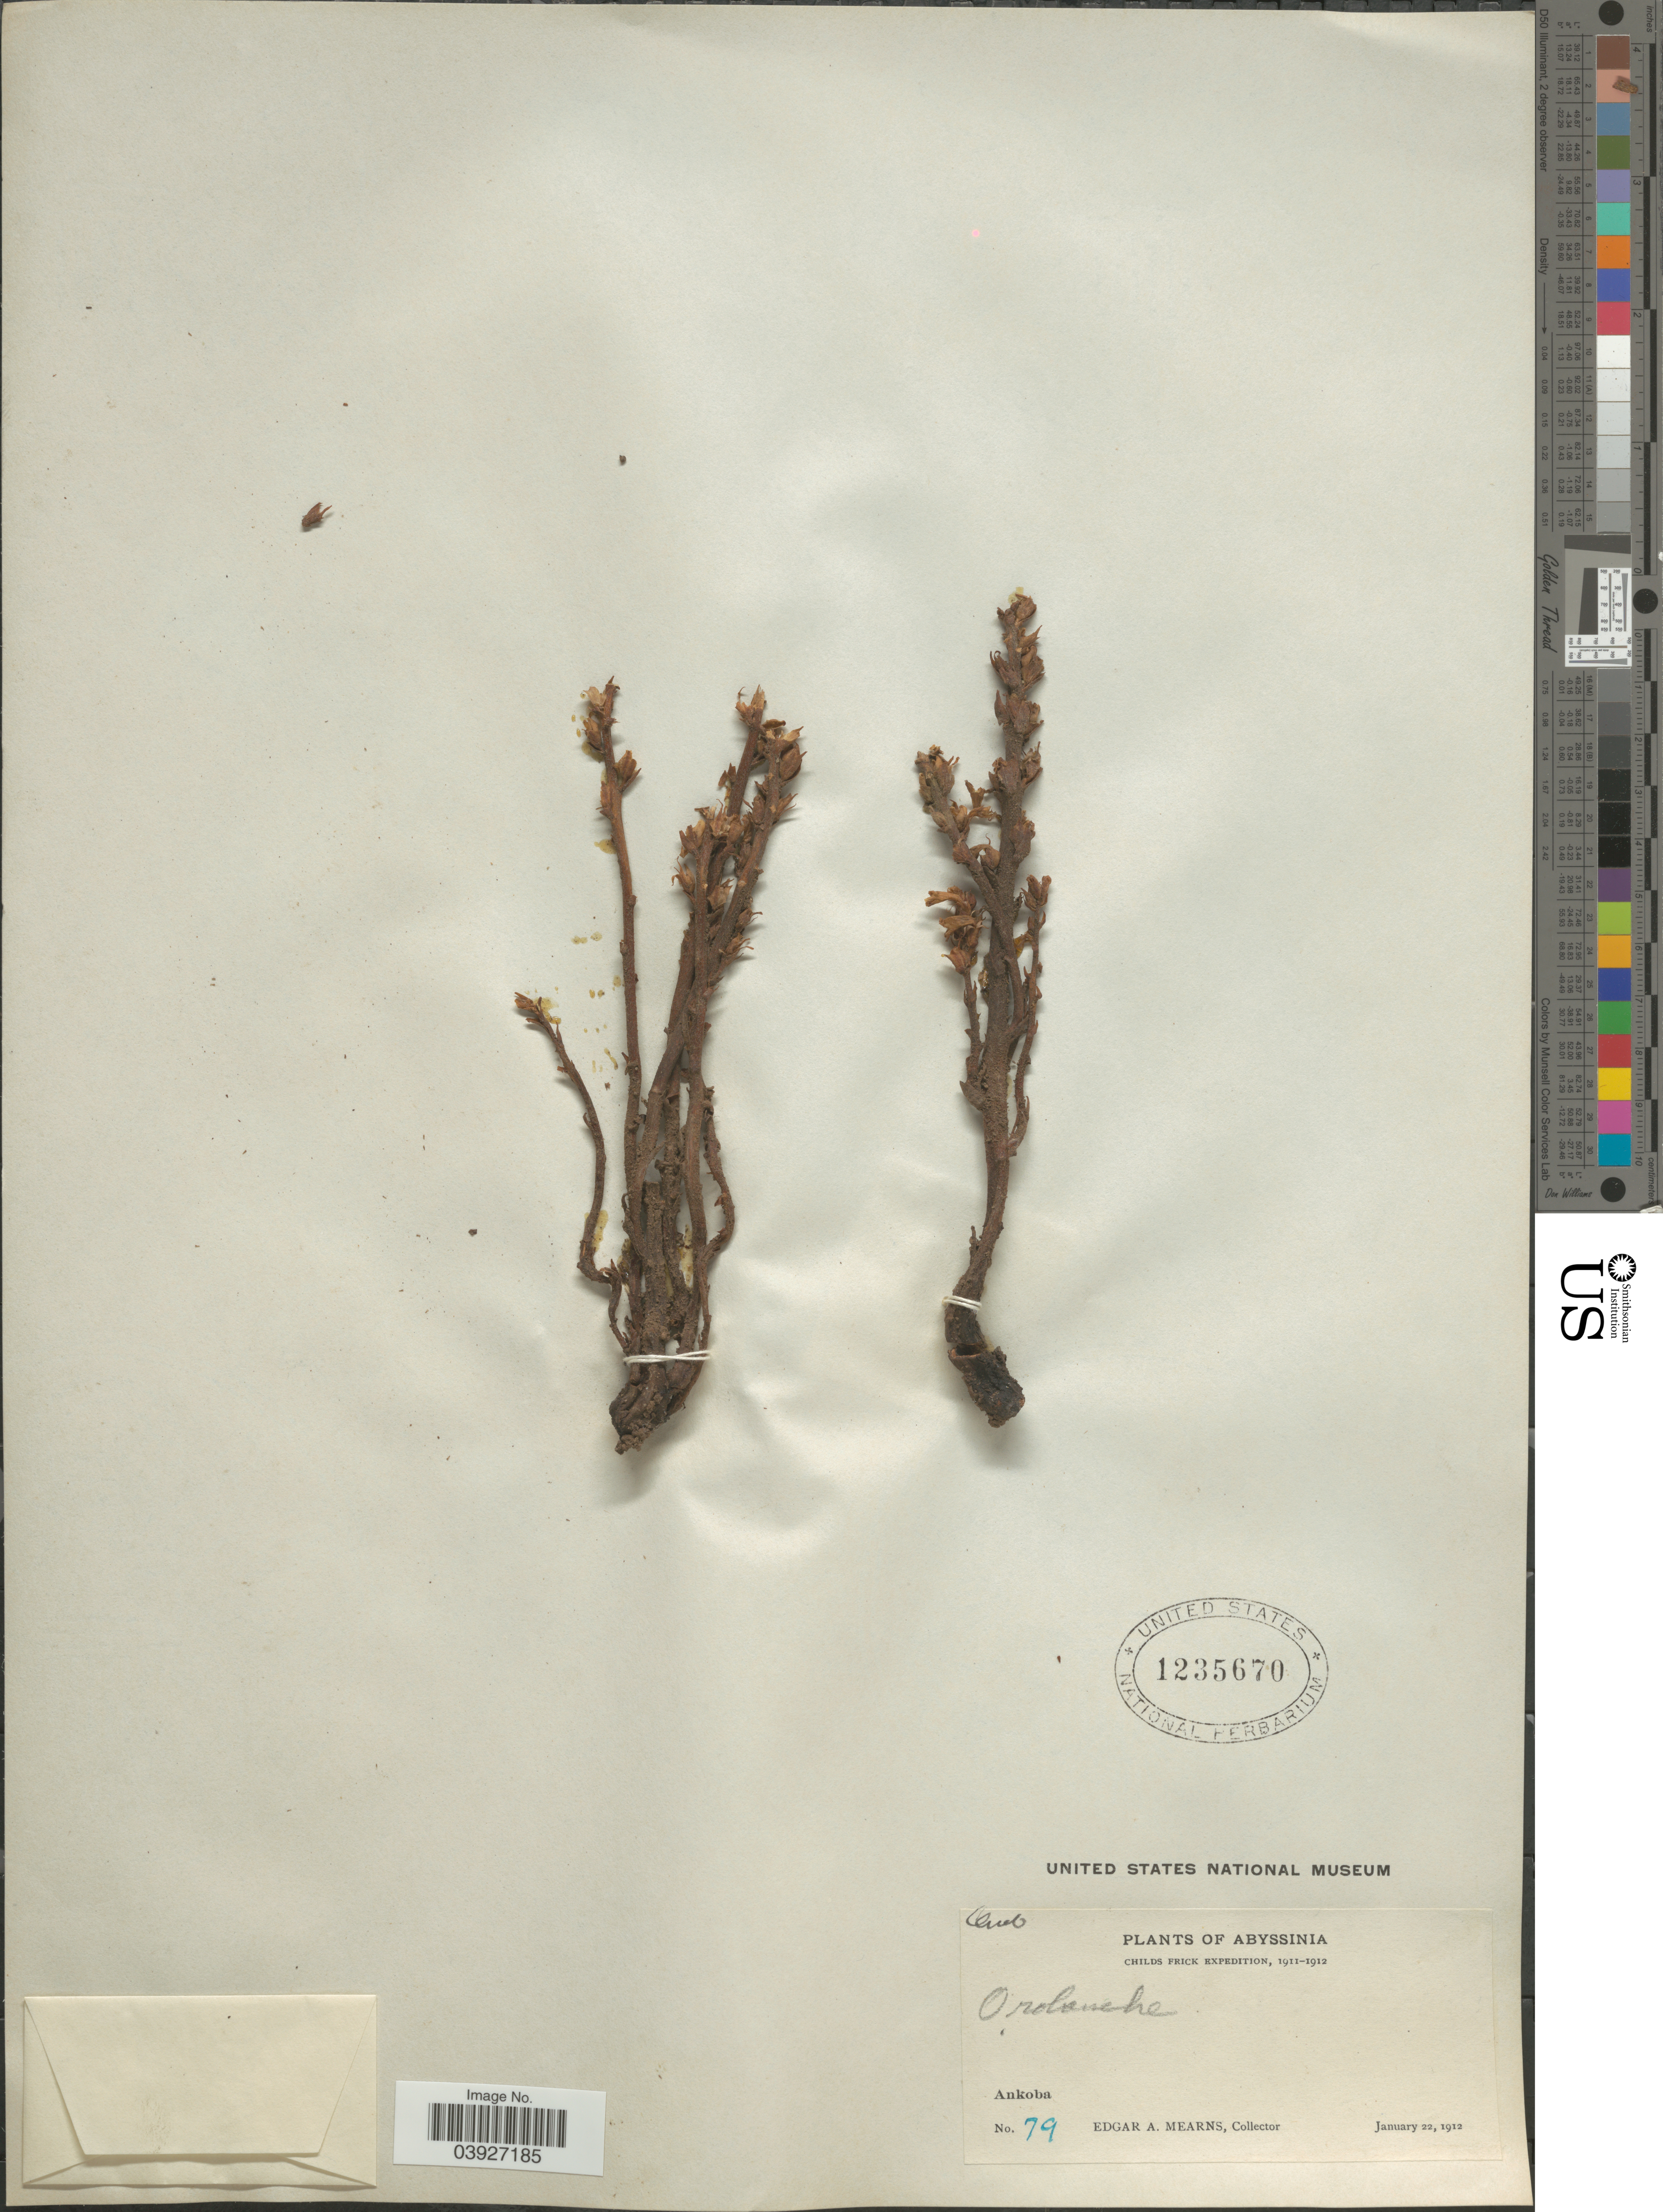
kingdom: Plantae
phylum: Tracheophyta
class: Magnoliopsida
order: Lamiales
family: Orobanchaceae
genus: Orobanche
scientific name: Orobanche sp.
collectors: E. A. Mearns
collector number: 79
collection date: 1912-01-22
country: Ethiopia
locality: Abyssinia. Ankoba.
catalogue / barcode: US 1235670